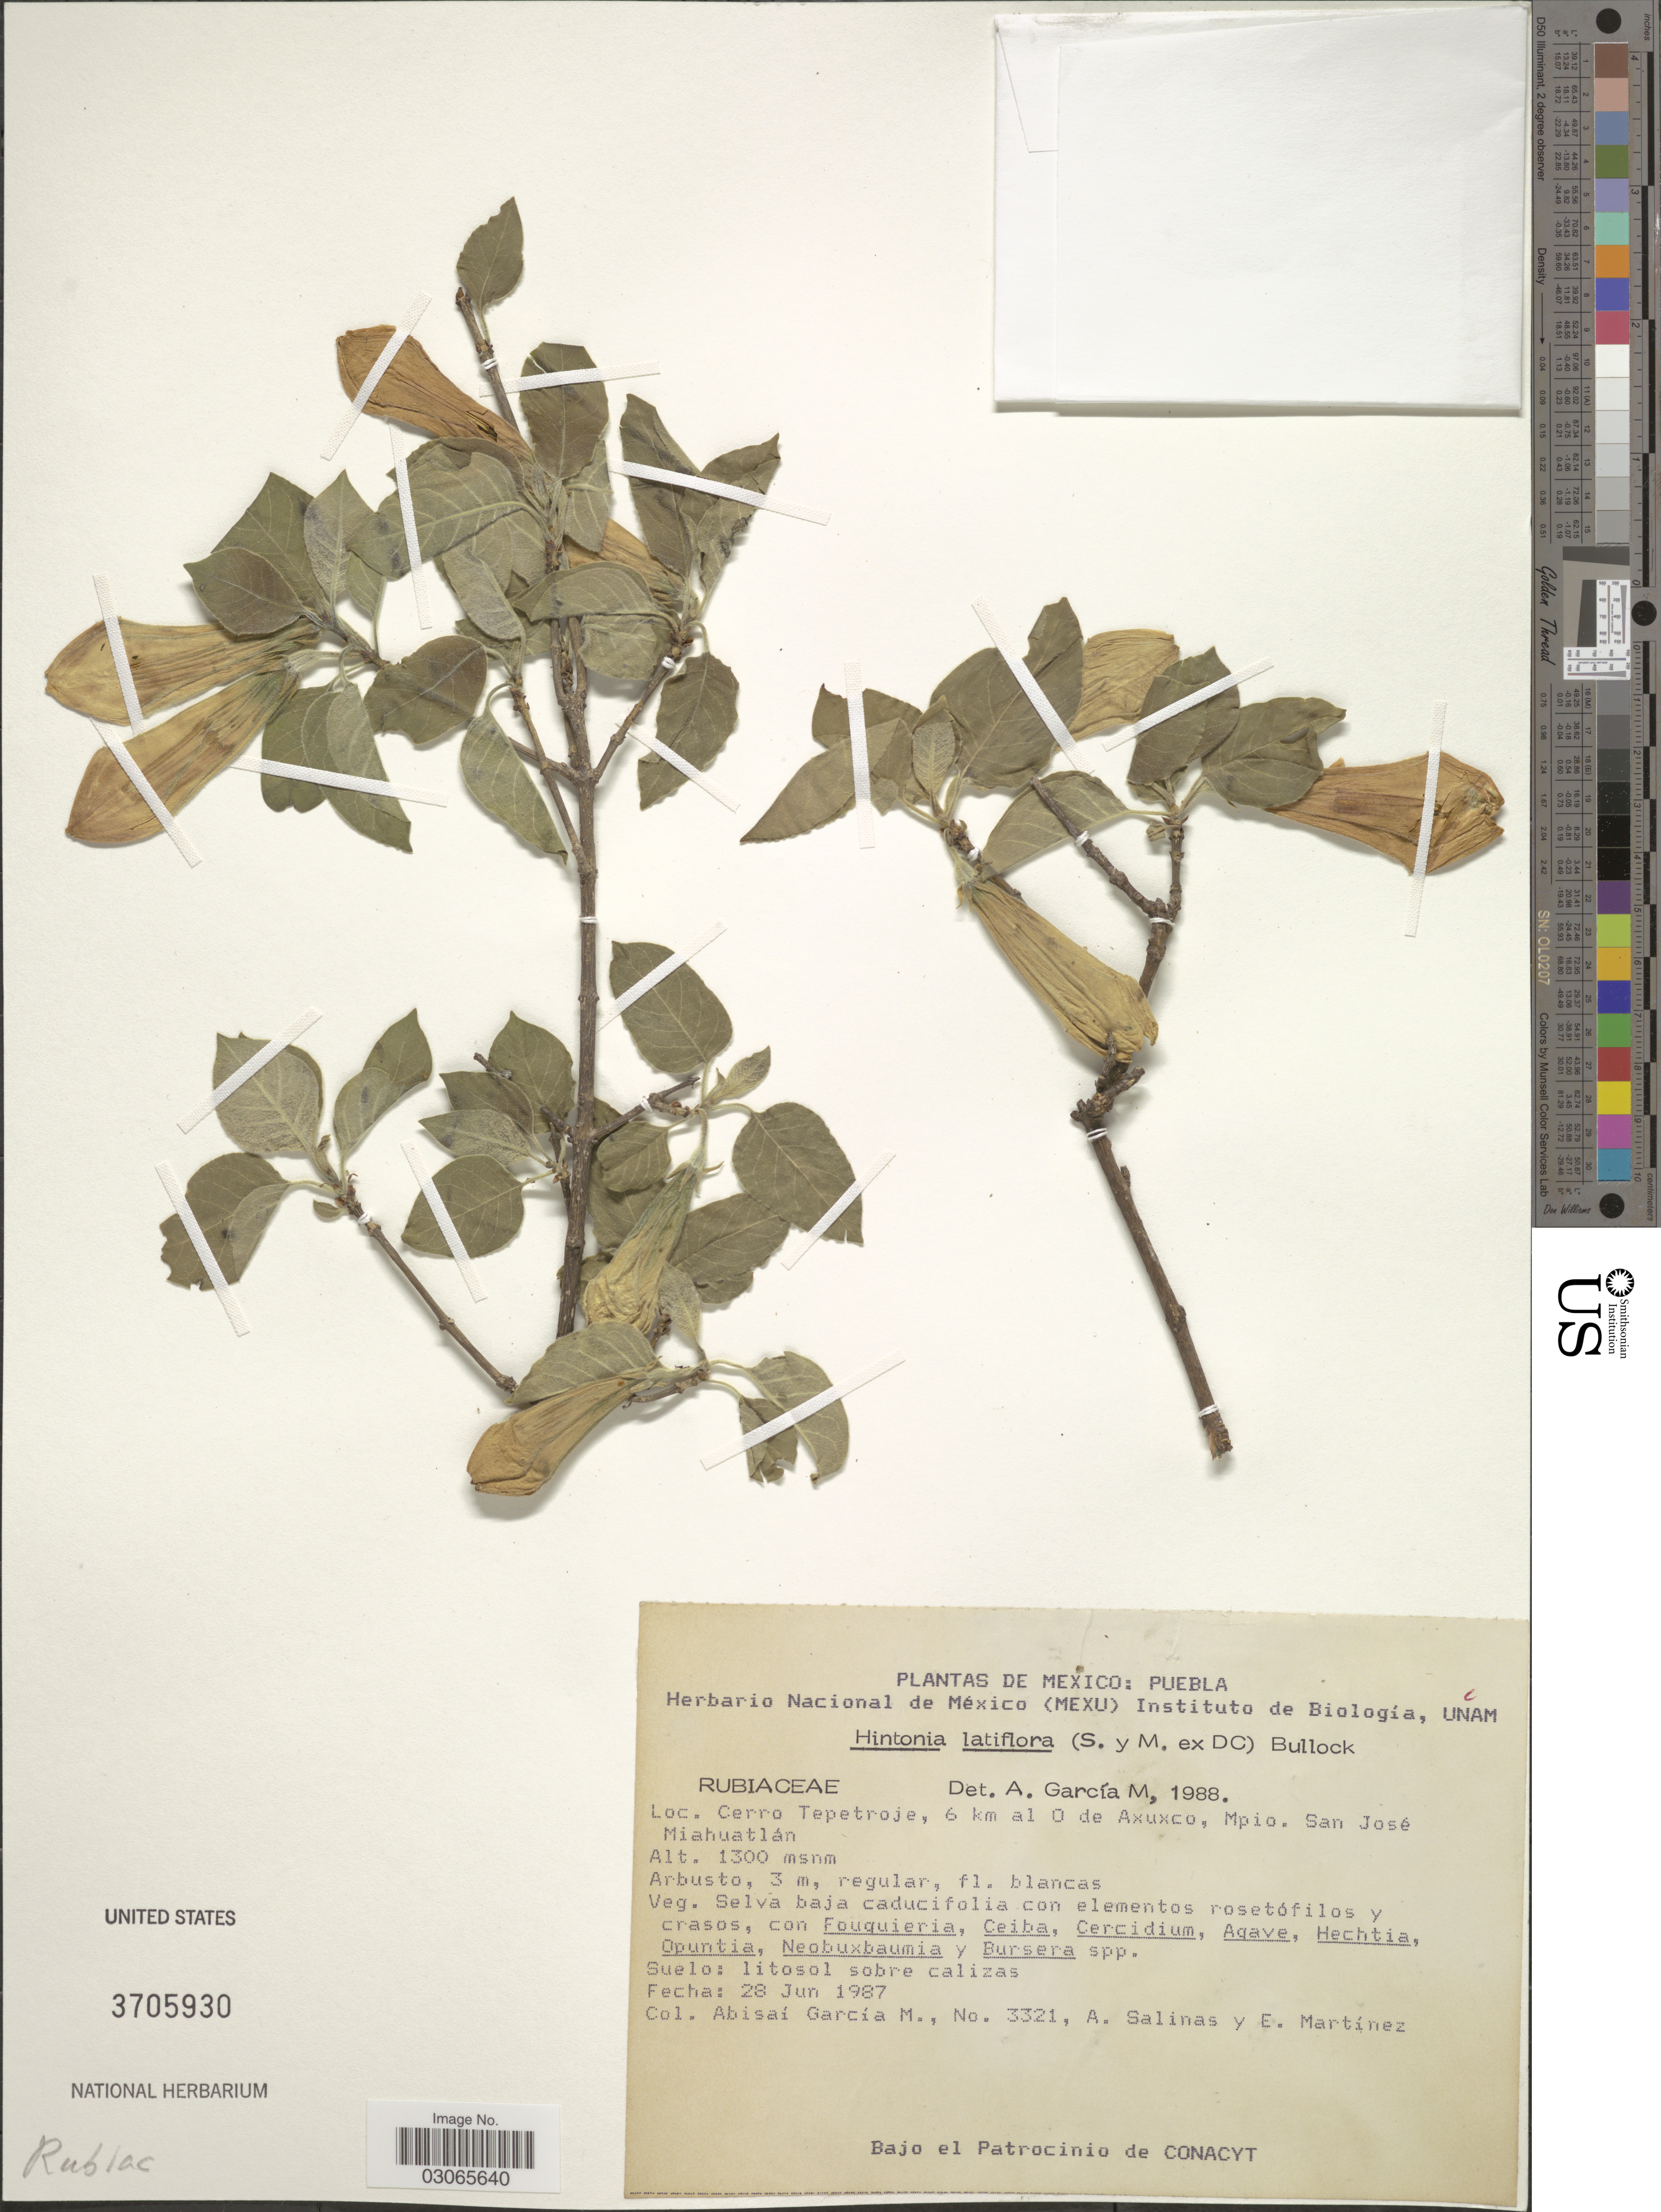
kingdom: Plantae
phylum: Tracheophyta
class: Magnoliopsida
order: Gentianales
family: Rubiaceae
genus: Hintonia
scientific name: Hintonia latiflora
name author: (Sessé & Moc. ex DC.) Bullock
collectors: A. García M., A. Salinas & E. Martínez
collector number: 3321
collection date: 1987-06-28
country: Mexico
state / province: Puebla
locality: Cerro Tepetroje, 6 km al O de Axuxco, Mpio. San José Miahuatlán.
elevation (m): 1300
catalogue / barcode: US 3705930